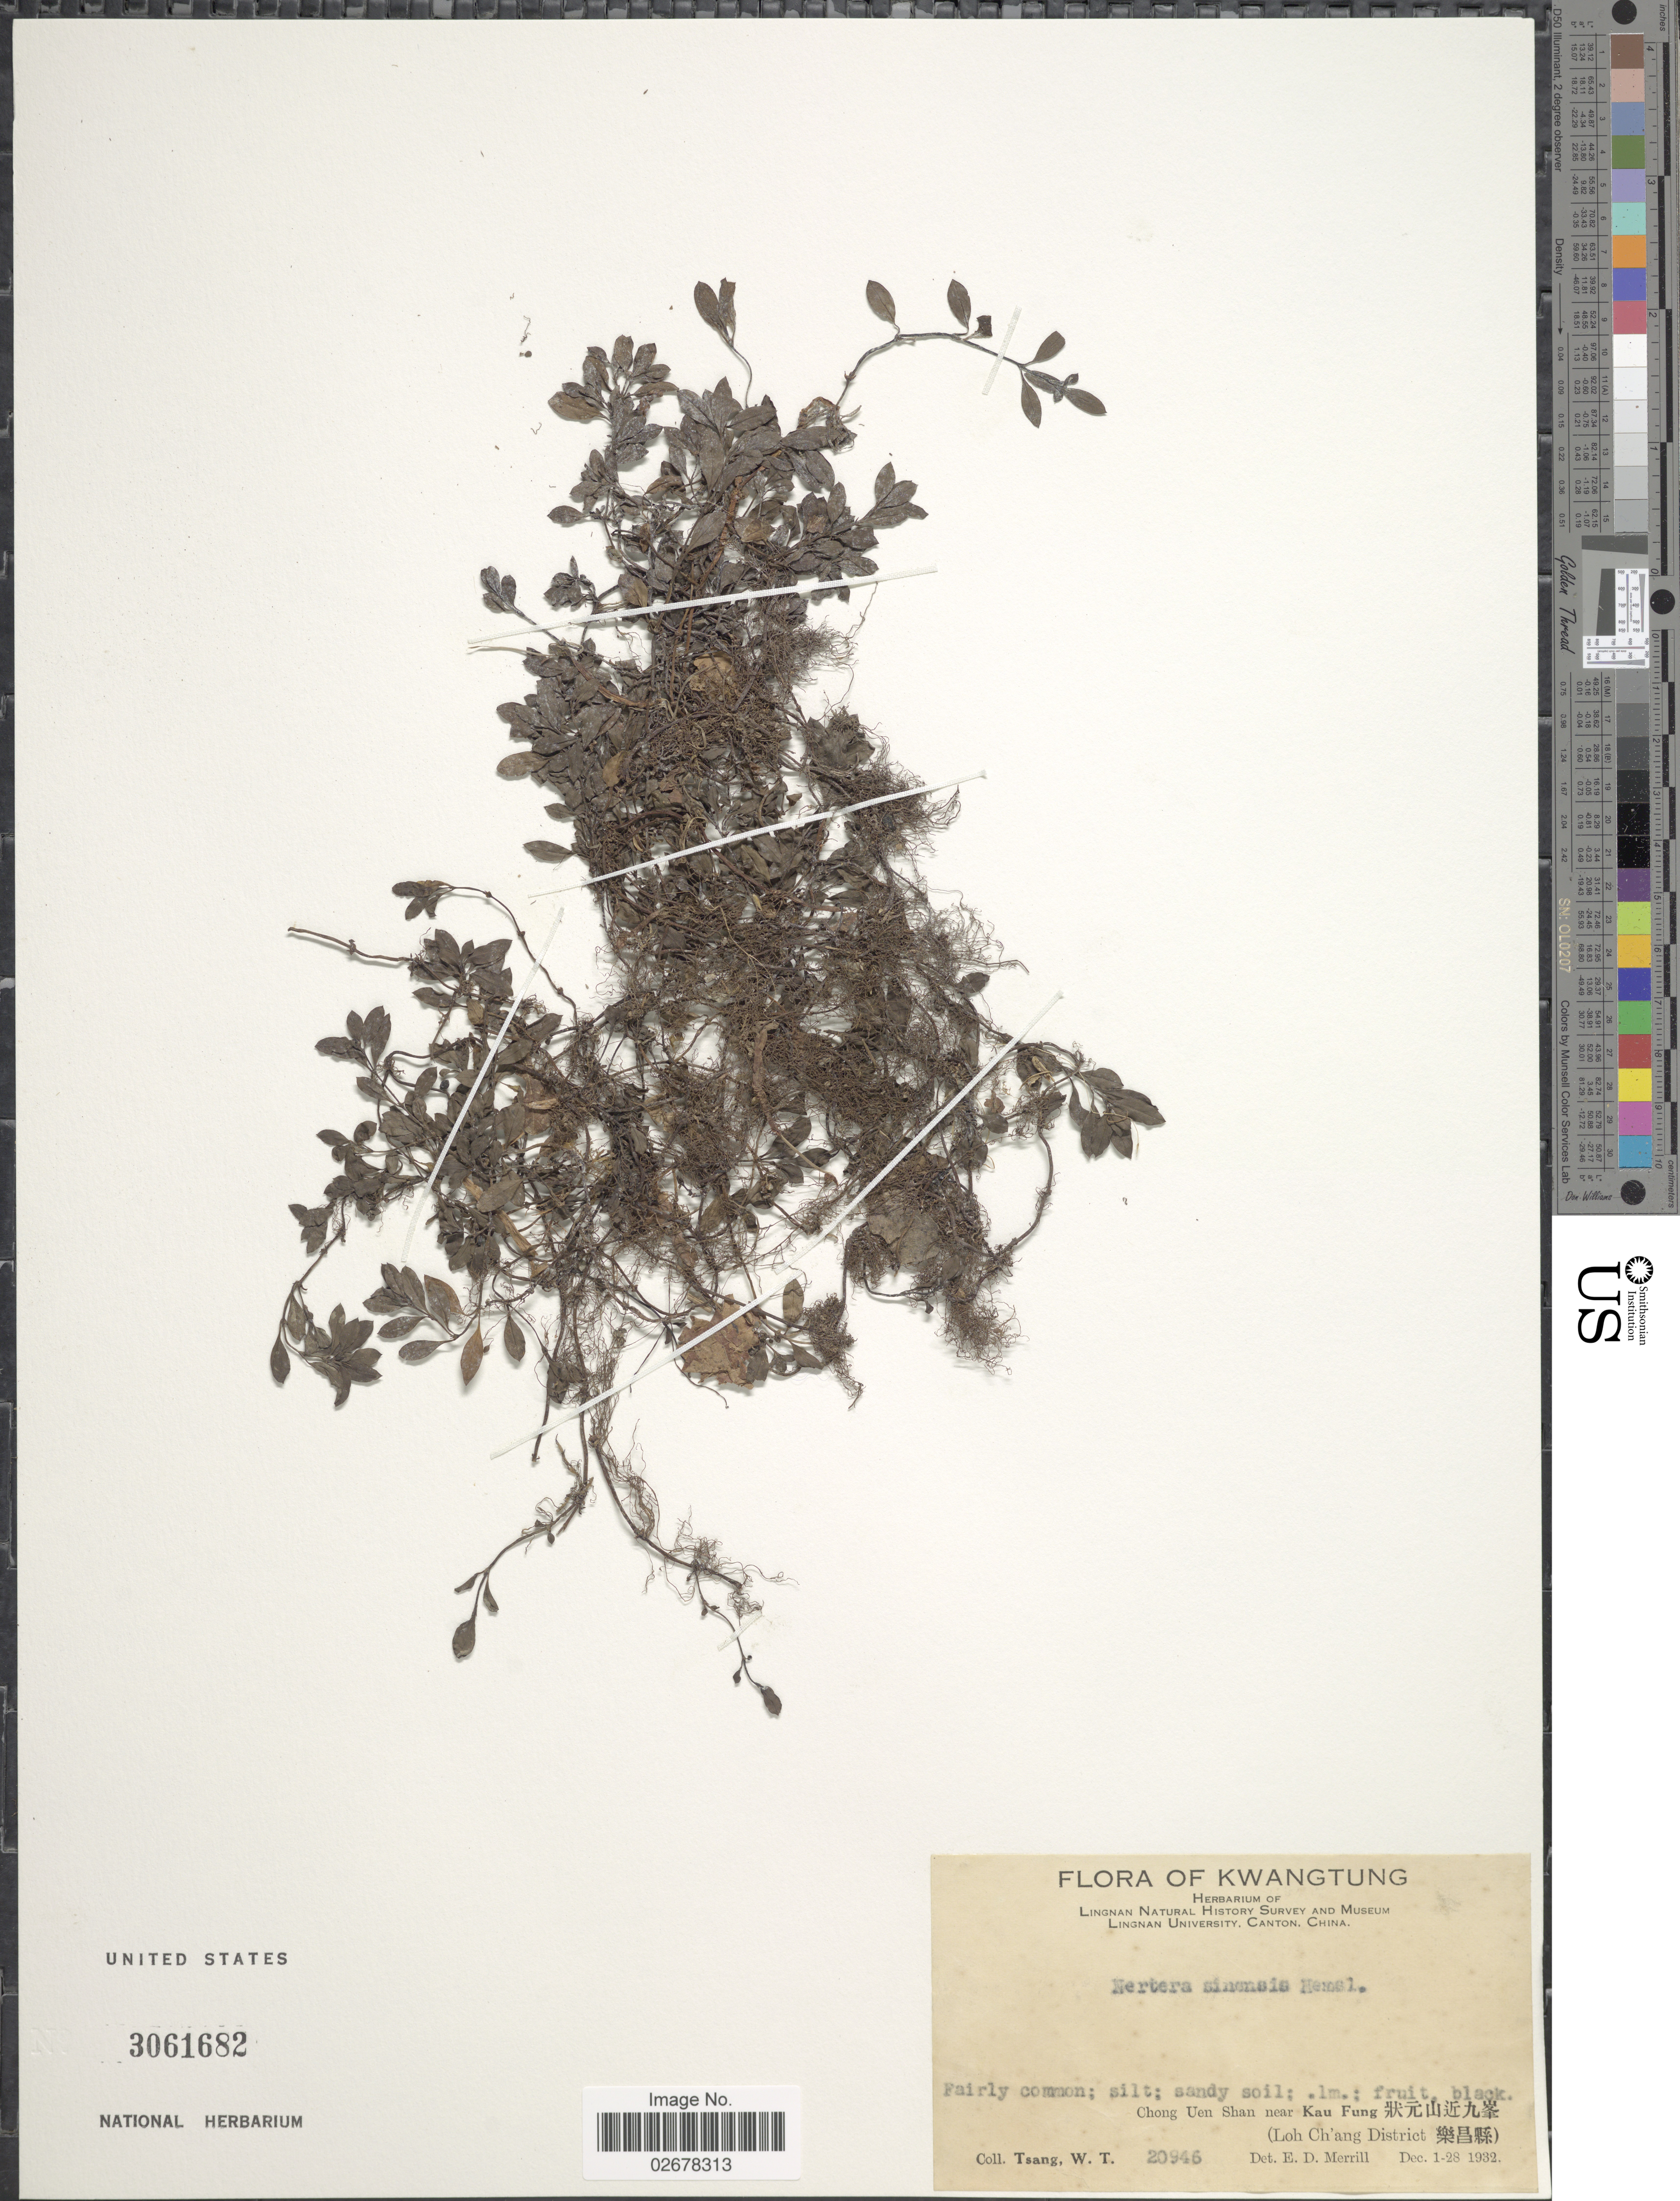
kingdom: Plantae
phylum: Tracheophyta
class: Magnoliopsida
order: Gentianales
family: Rubiaceae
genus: Nertera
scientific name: Nertera sinensis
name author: Hemsl. ex F.B. Forbes & Hemsl.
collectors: W. T. Tsang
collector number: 20946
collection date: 1932-12-01/1932-12-28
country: China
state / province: Guangdong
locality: Kwangtung, Chong Uen Shan near Kau Fung (Loh Ch'ang District).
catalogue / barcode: US 3061682